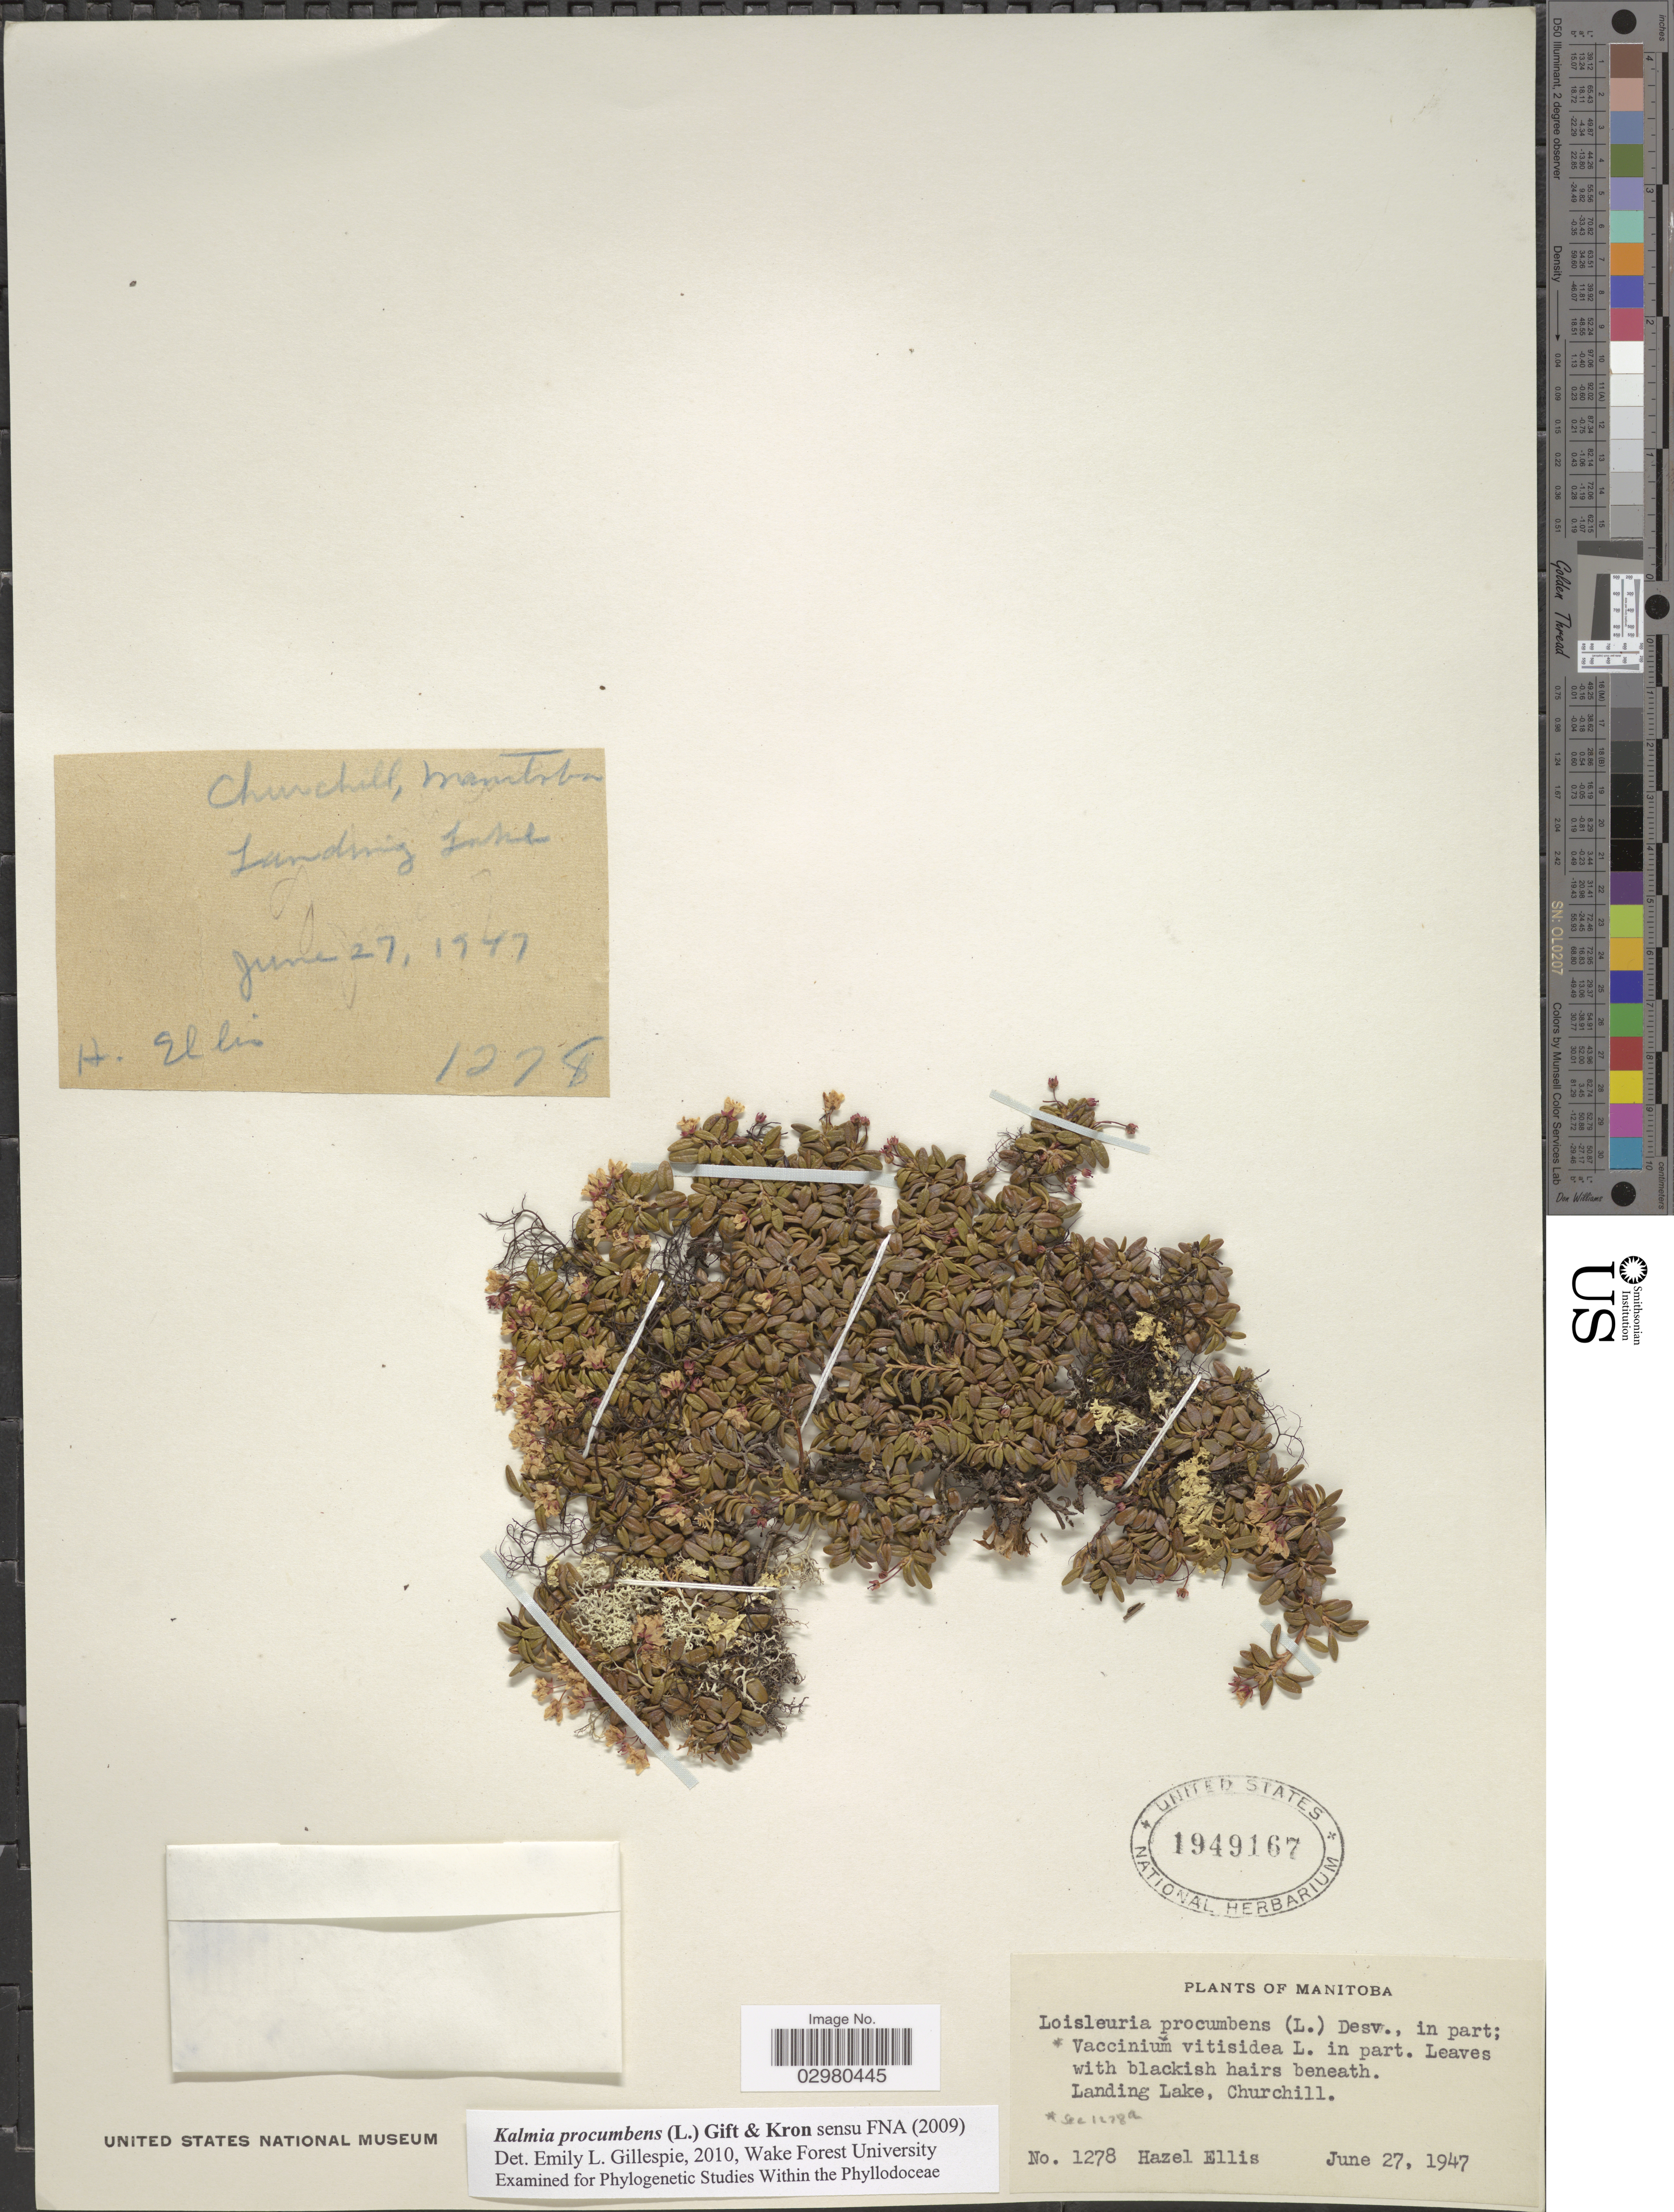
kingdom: Plantae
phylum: Tracheophyta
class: Magnoliopsida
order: Ericales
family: Ericaceae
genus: Loiseleuria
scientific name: Loiseleuria procumbens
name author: (L.) Desv.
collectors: H. Ellis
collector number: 1278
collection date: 1947-06-27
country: Canada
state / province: Manitoba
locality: Landing Lake, Churchill.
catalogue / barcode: US 1949167